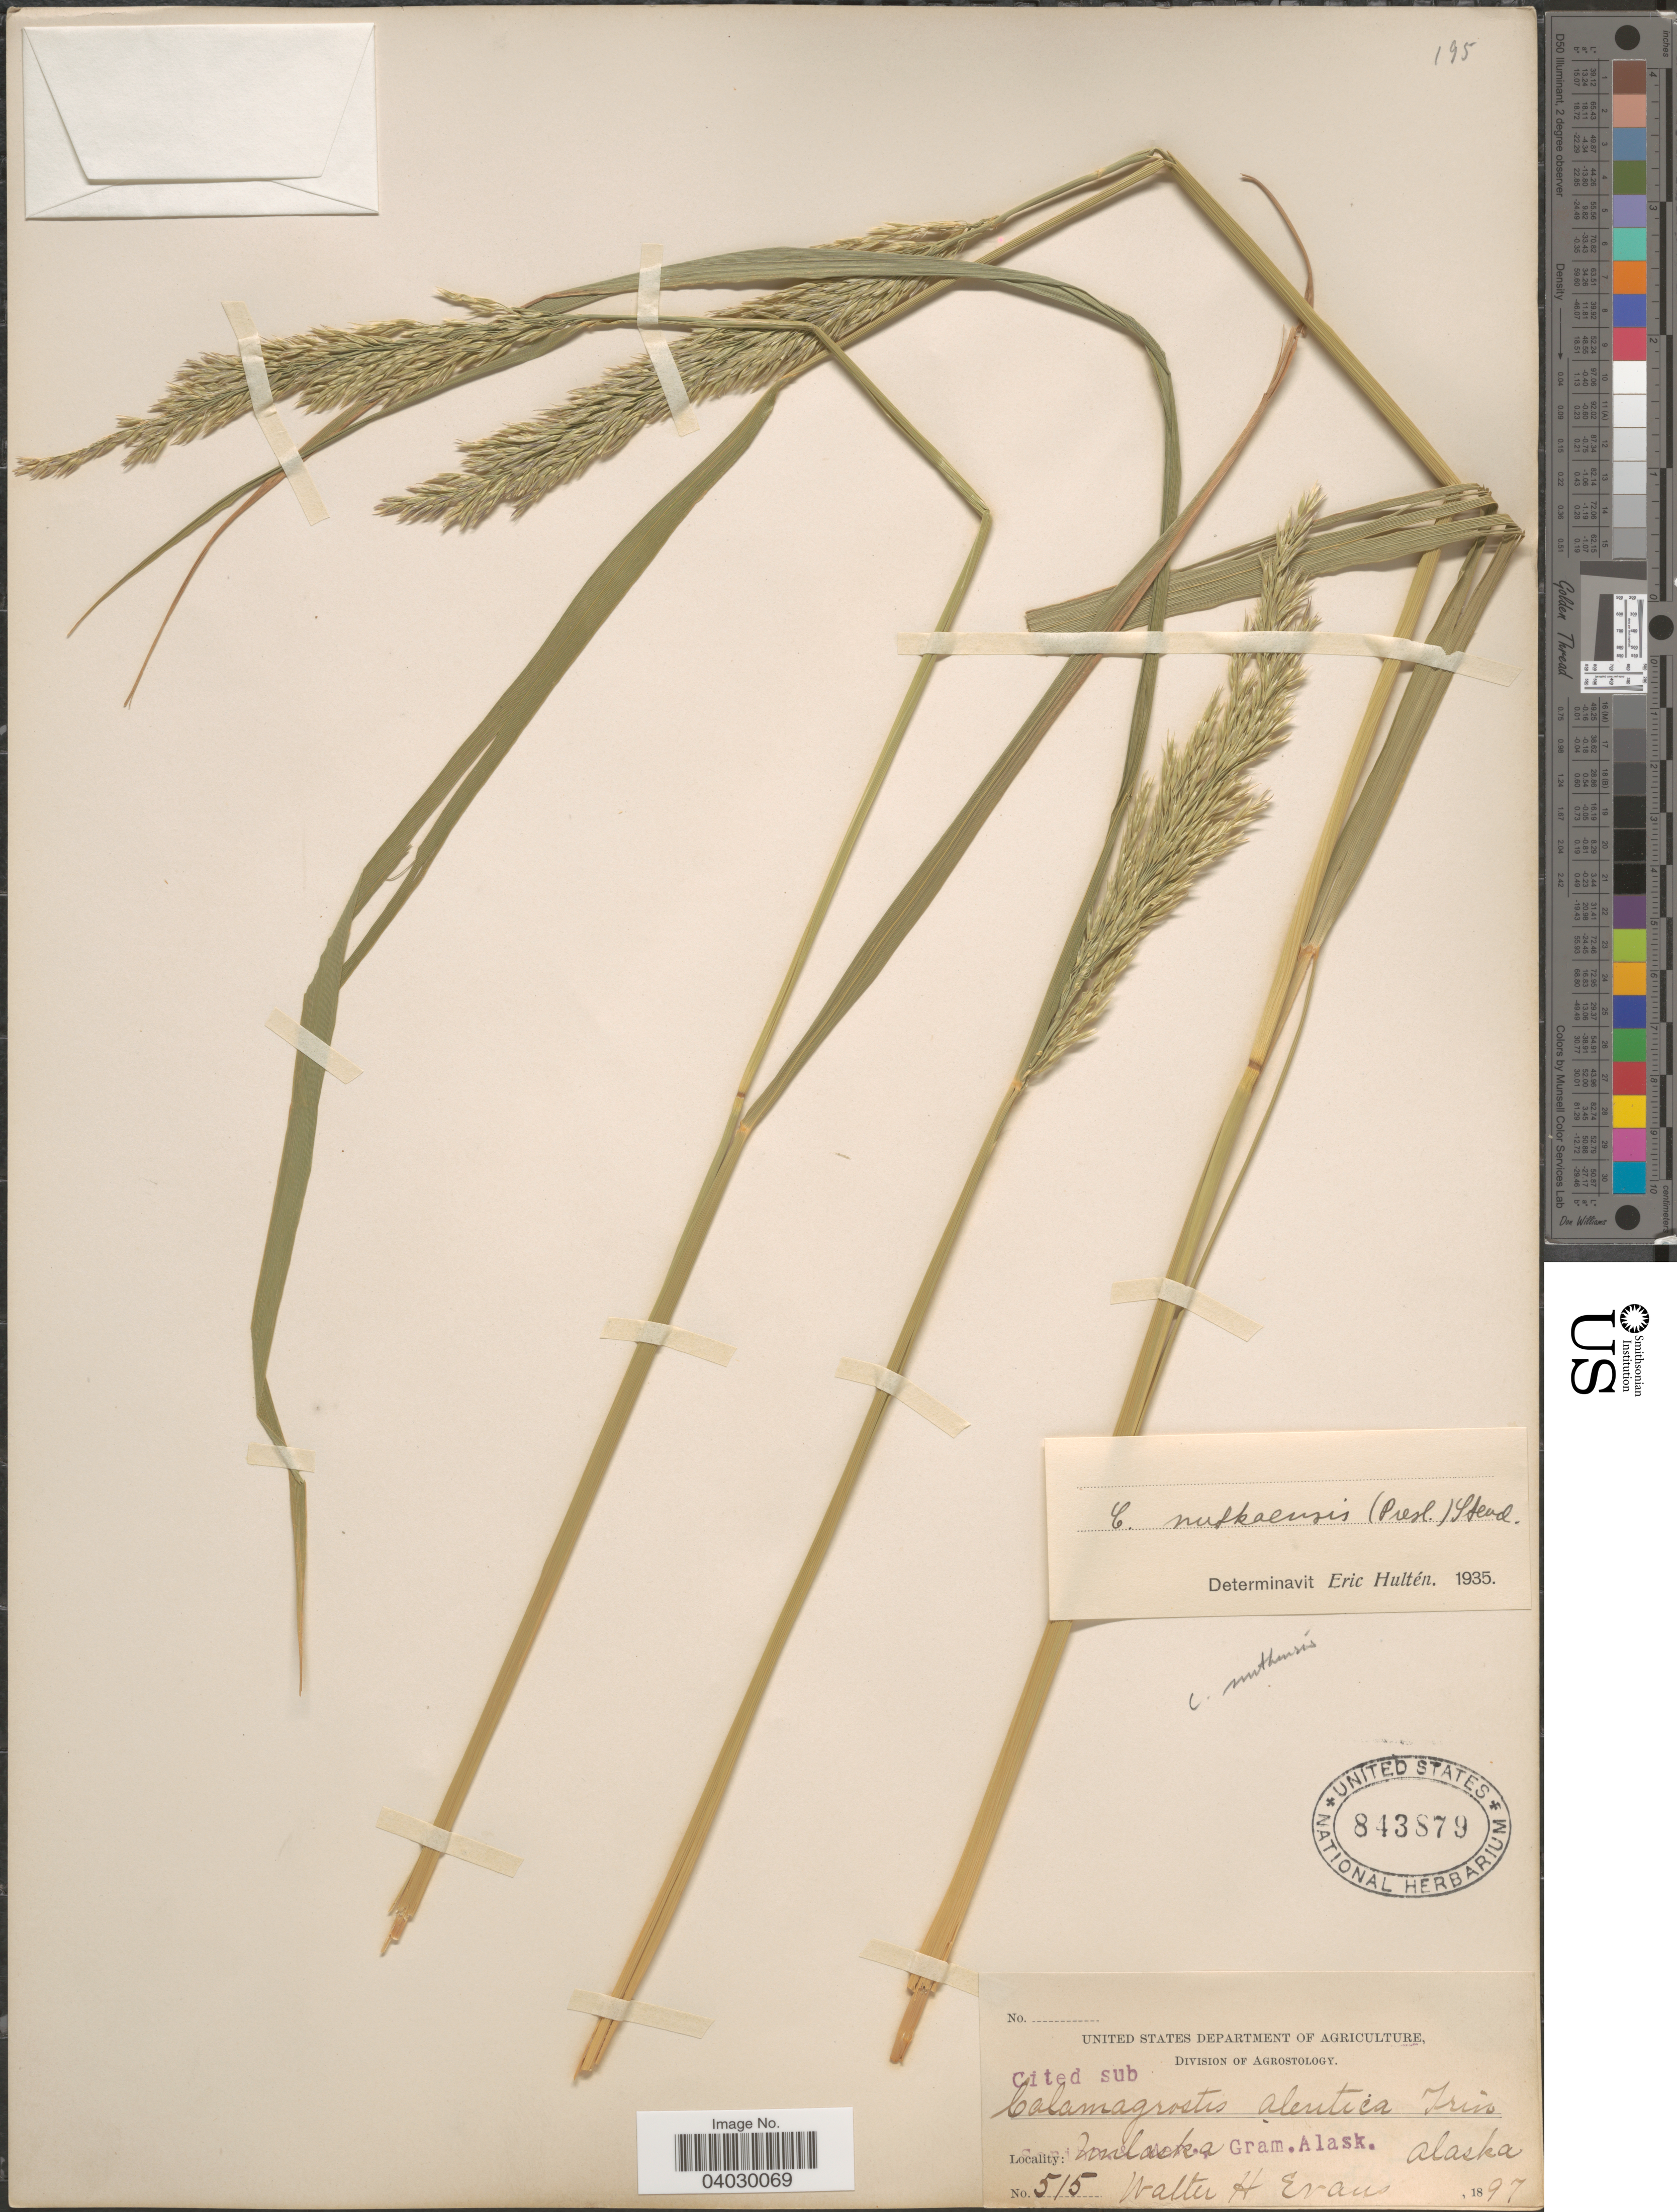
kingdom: Plantae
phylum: Tracheophyta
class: Liliopsida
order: Poales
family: Poaceae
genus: Calamagrostis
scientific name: Calamagrostis nutkaensis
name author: (J. Presl) Steud.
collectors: W. H. Evans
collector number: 515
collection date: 1897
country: United States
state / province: Alaska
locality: Unalaska.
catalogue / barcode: US 843879